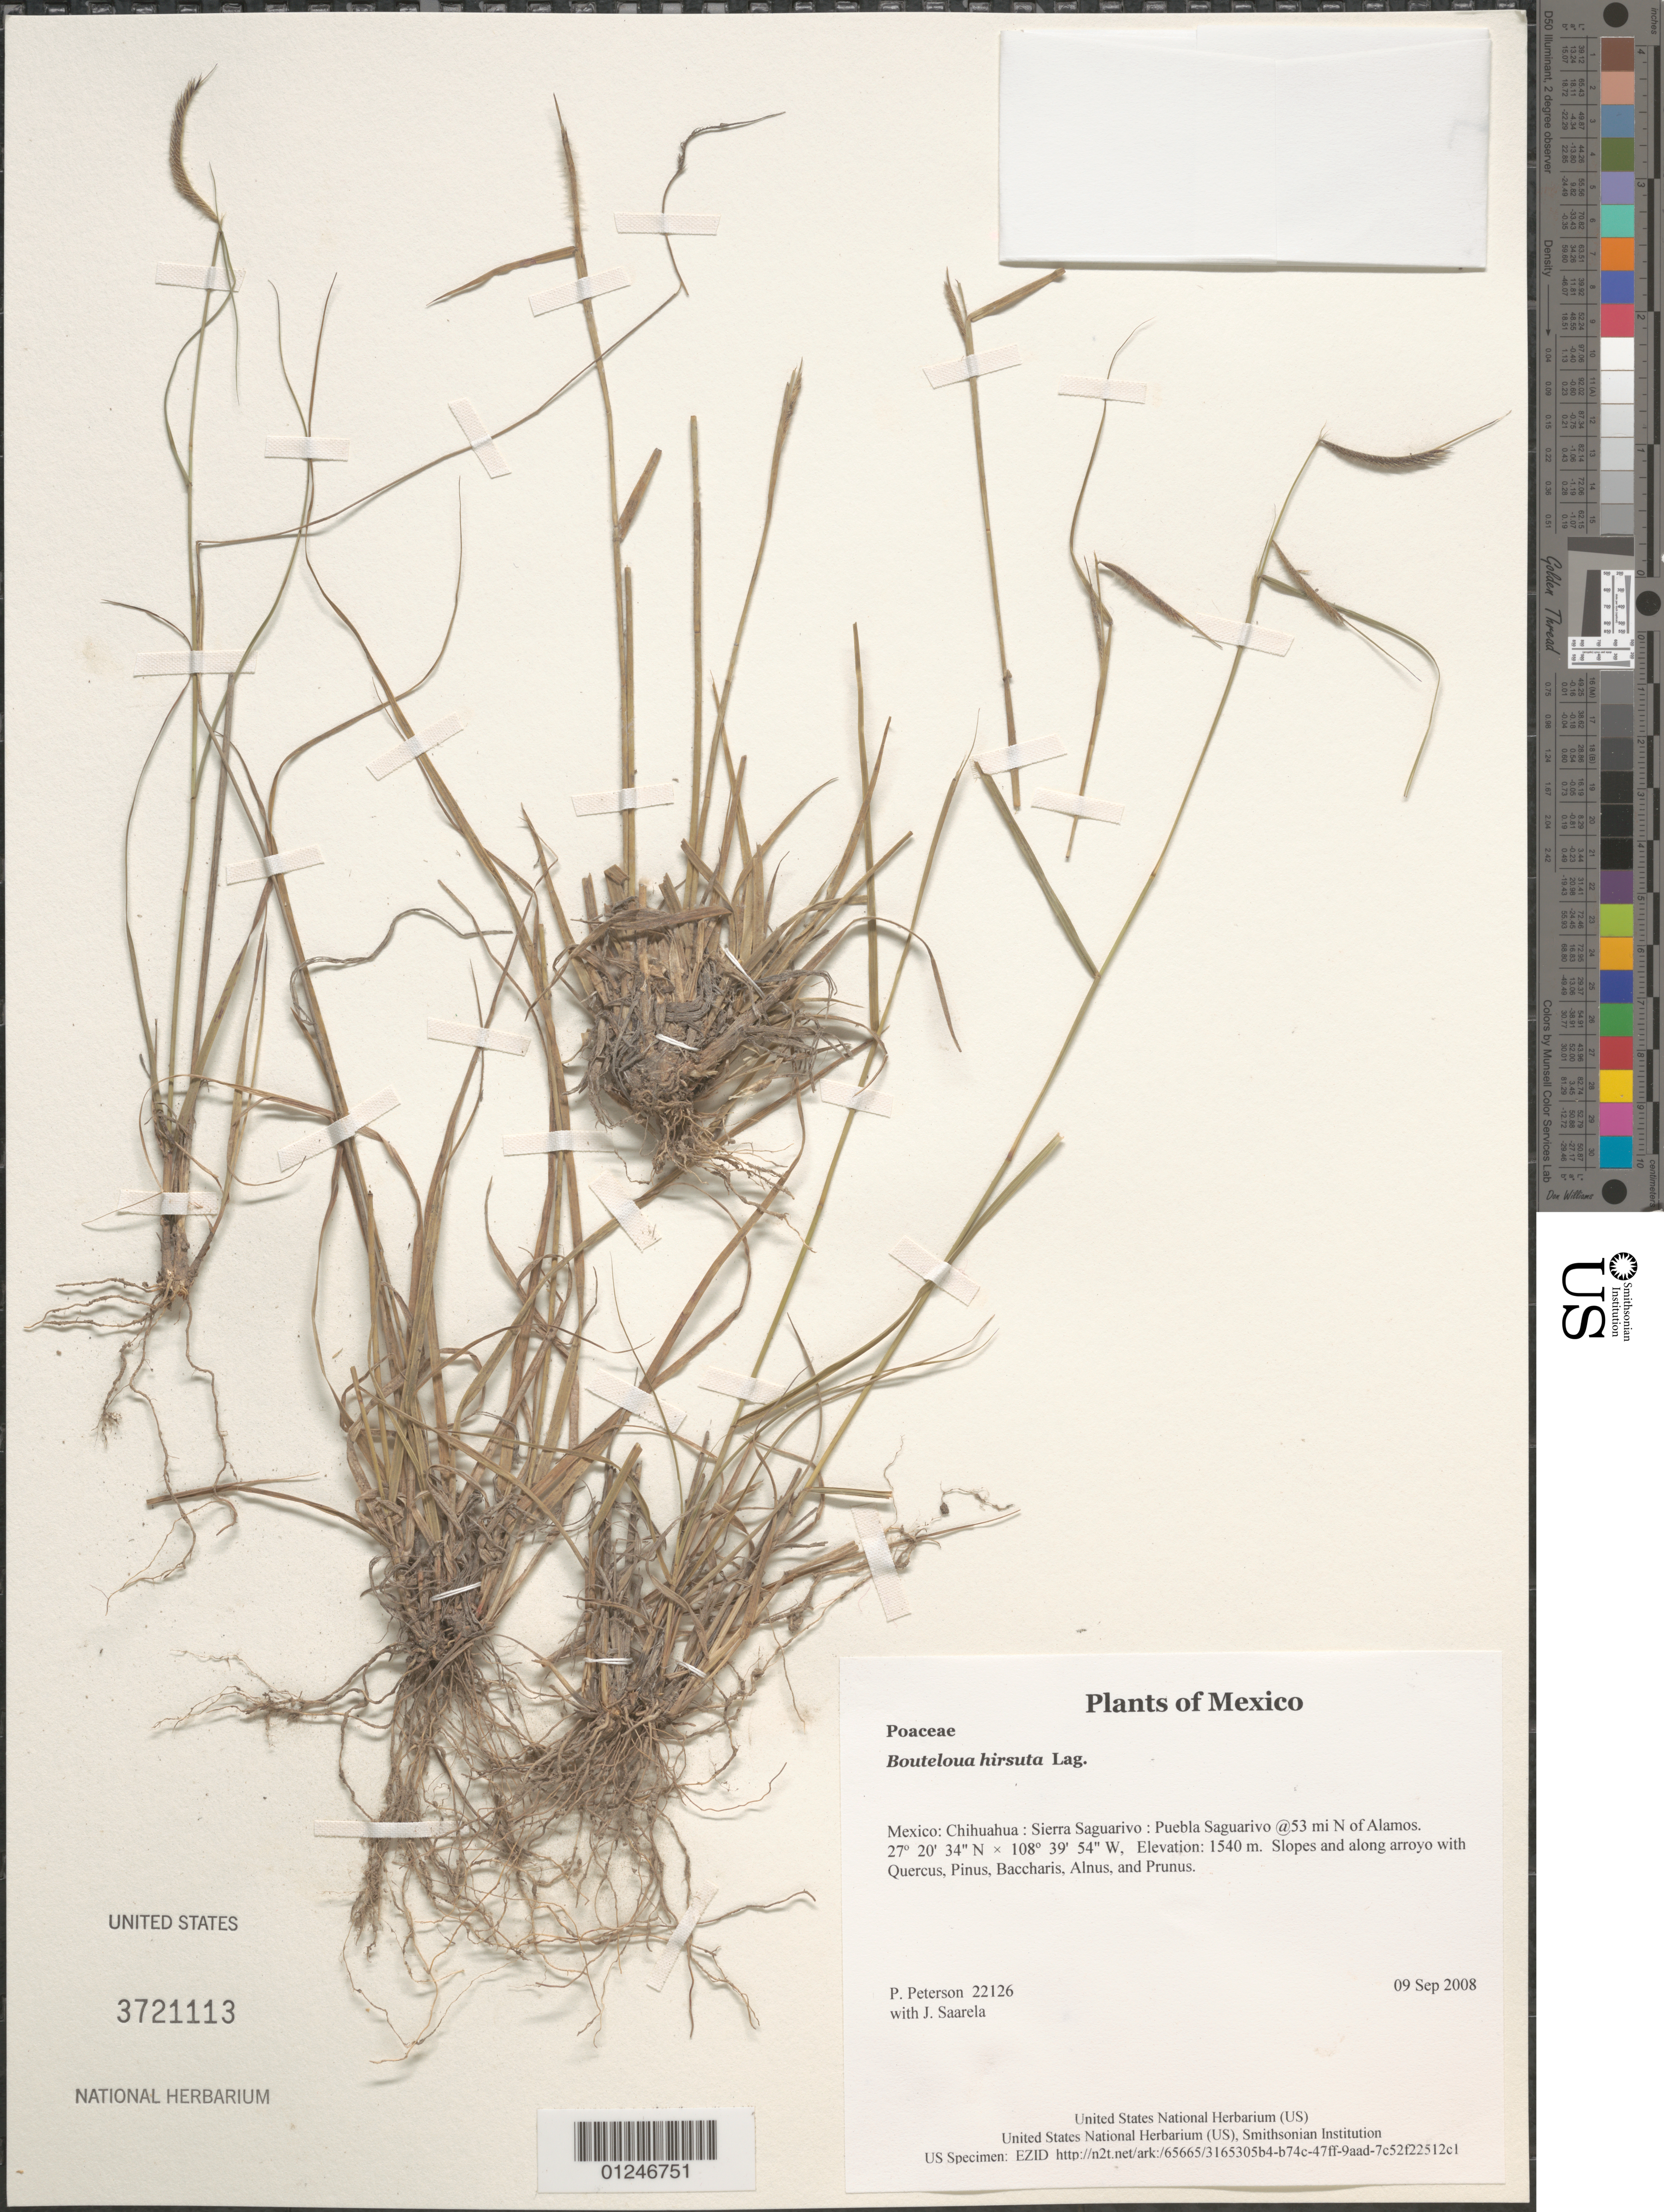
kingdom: Plantae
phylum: Tracheophyta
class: Liliopsida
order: Poales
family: Poaceae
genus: Bouteloua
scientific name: Bouteloua hirsuta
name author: Lag.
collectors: P. M. Peterson & J. Saarela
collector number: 22126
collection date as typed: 09 Sep 2008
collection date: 2008-09-09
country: Mexico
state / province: Chihuahua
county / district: Sierra Saguarivo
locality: Puebla Saguarivo @53 mi N of Alamos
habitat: Slopes and along arroyo with Quercus, Pinus, Baccharis, Alnus, and Prunus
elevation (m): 1540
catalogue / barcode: US 3721113